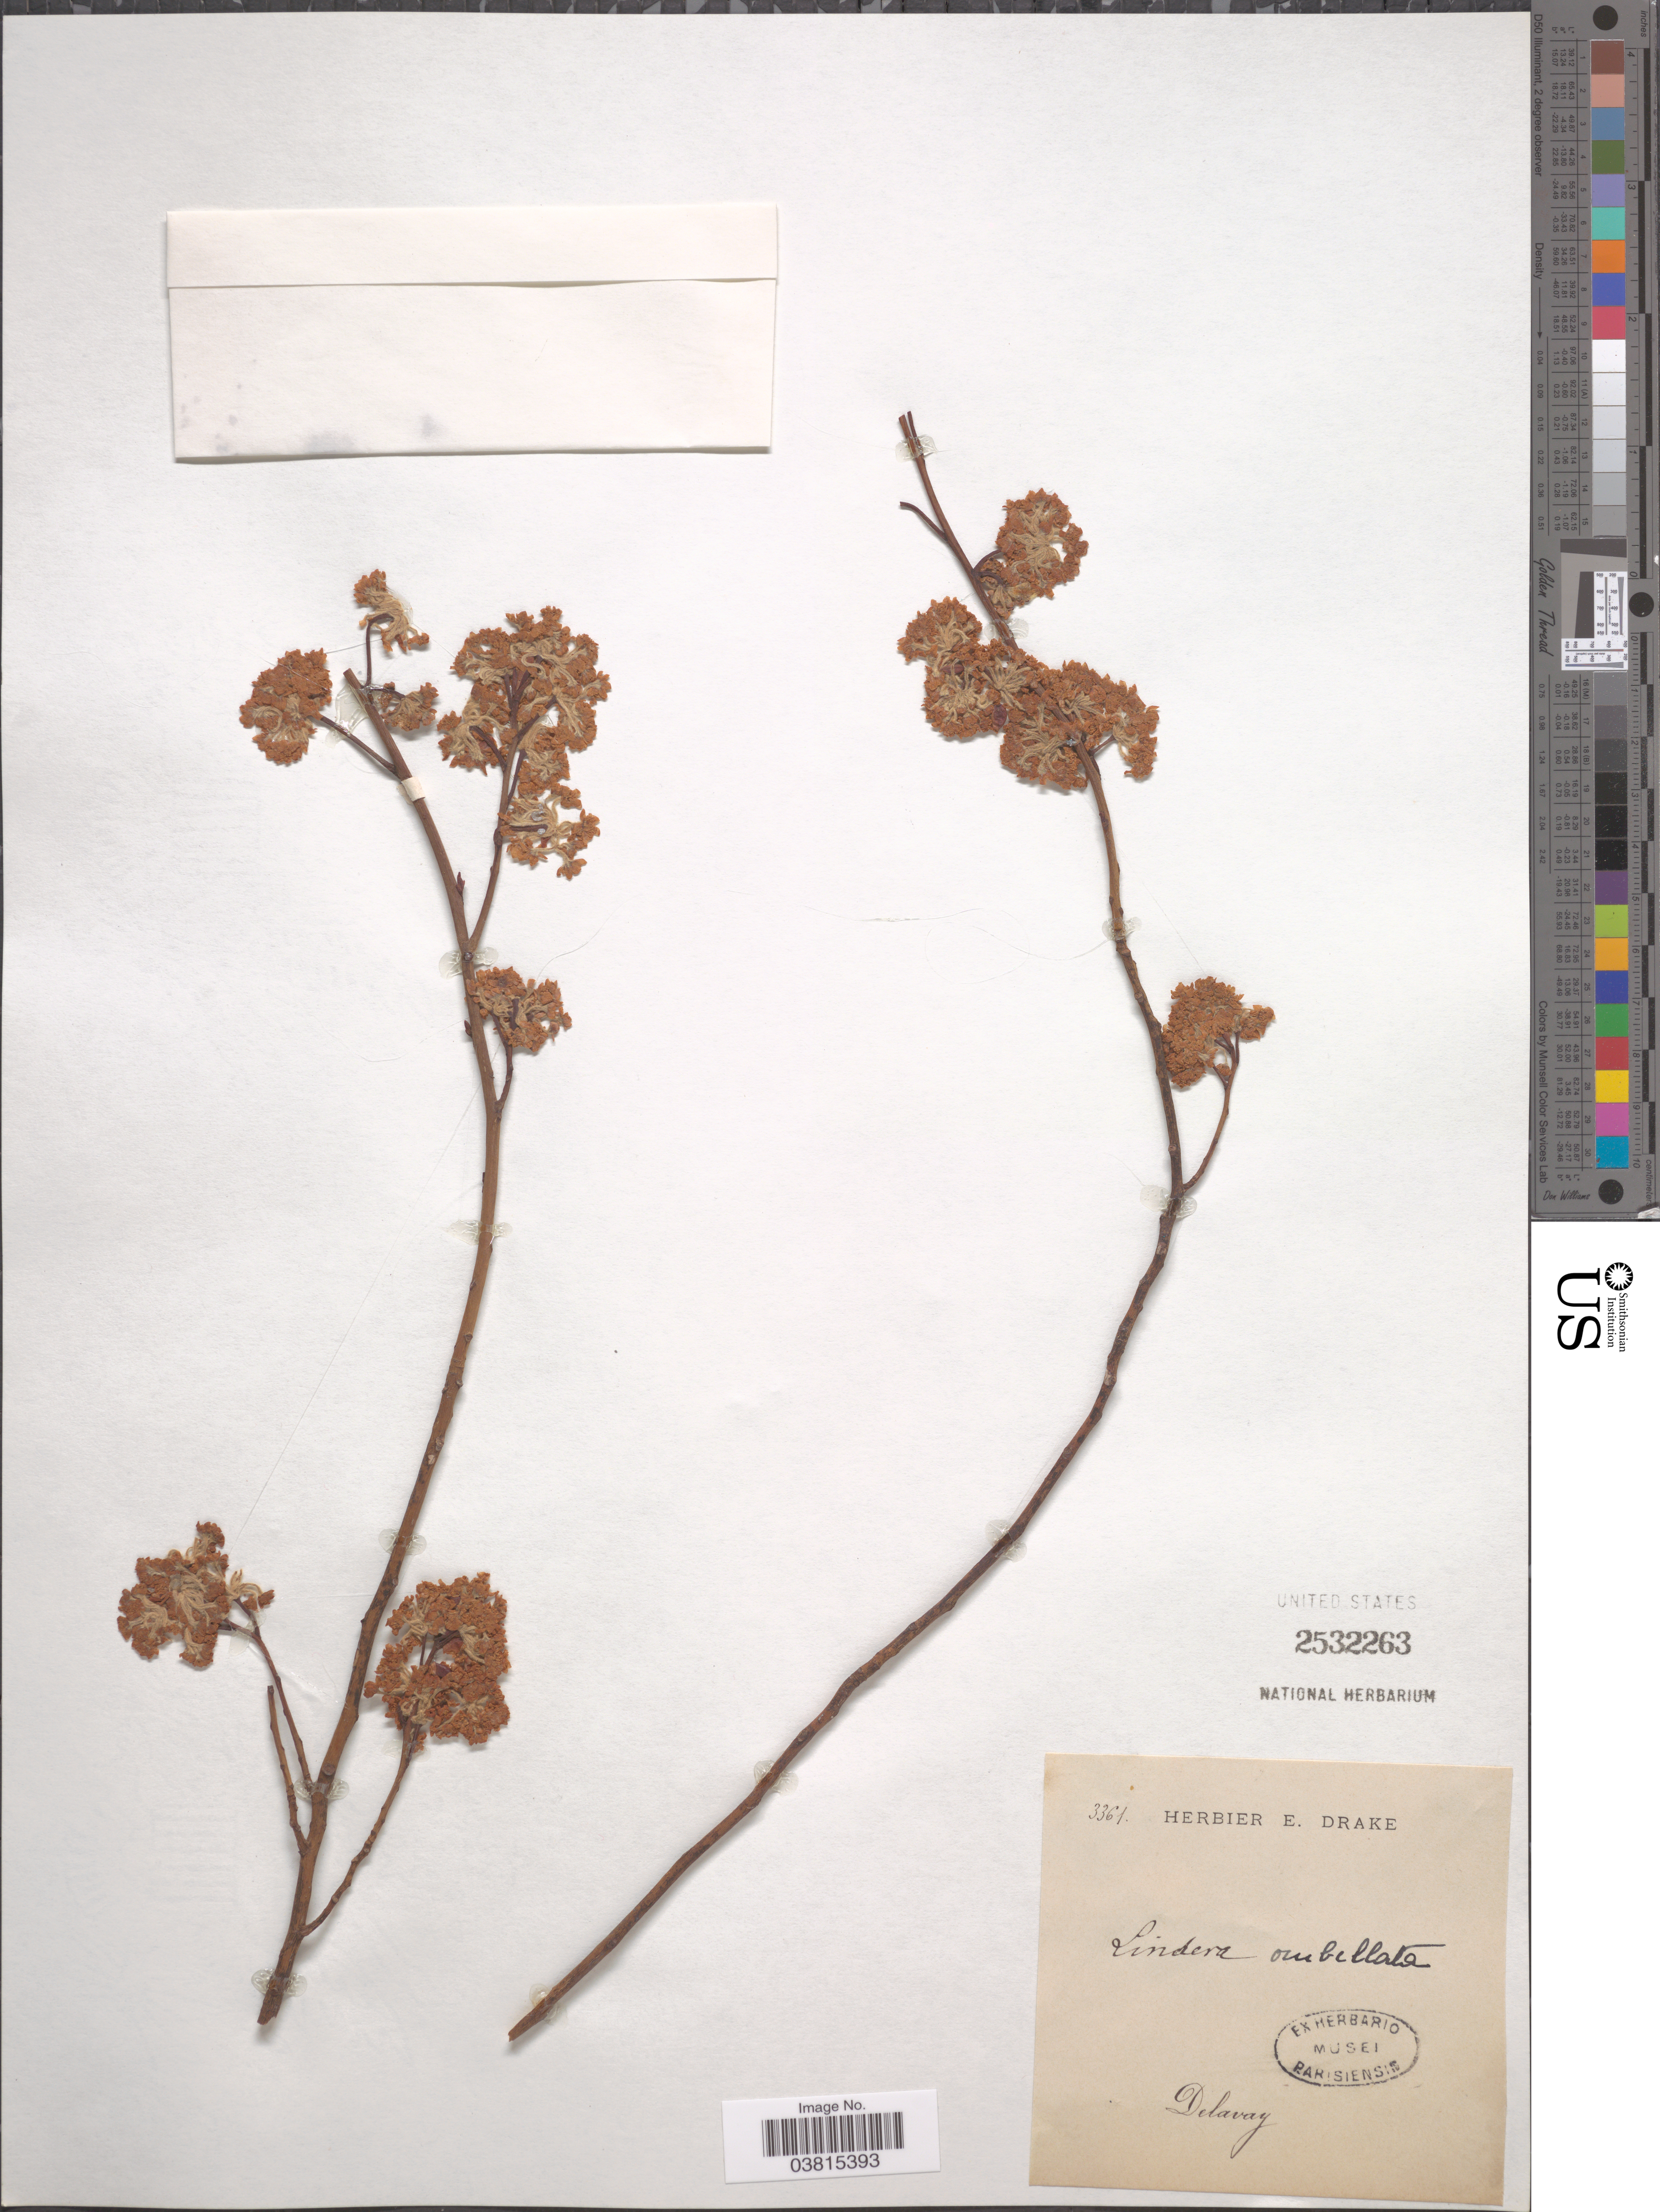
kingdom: Plantae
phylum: Tracheophyta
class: Magnoliopsida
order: Laurales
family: Lauraceae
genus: Lindera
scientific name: Lindera umbellata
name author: Thunb.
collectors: Delavay, --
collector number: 3361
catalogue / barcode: US 2532263